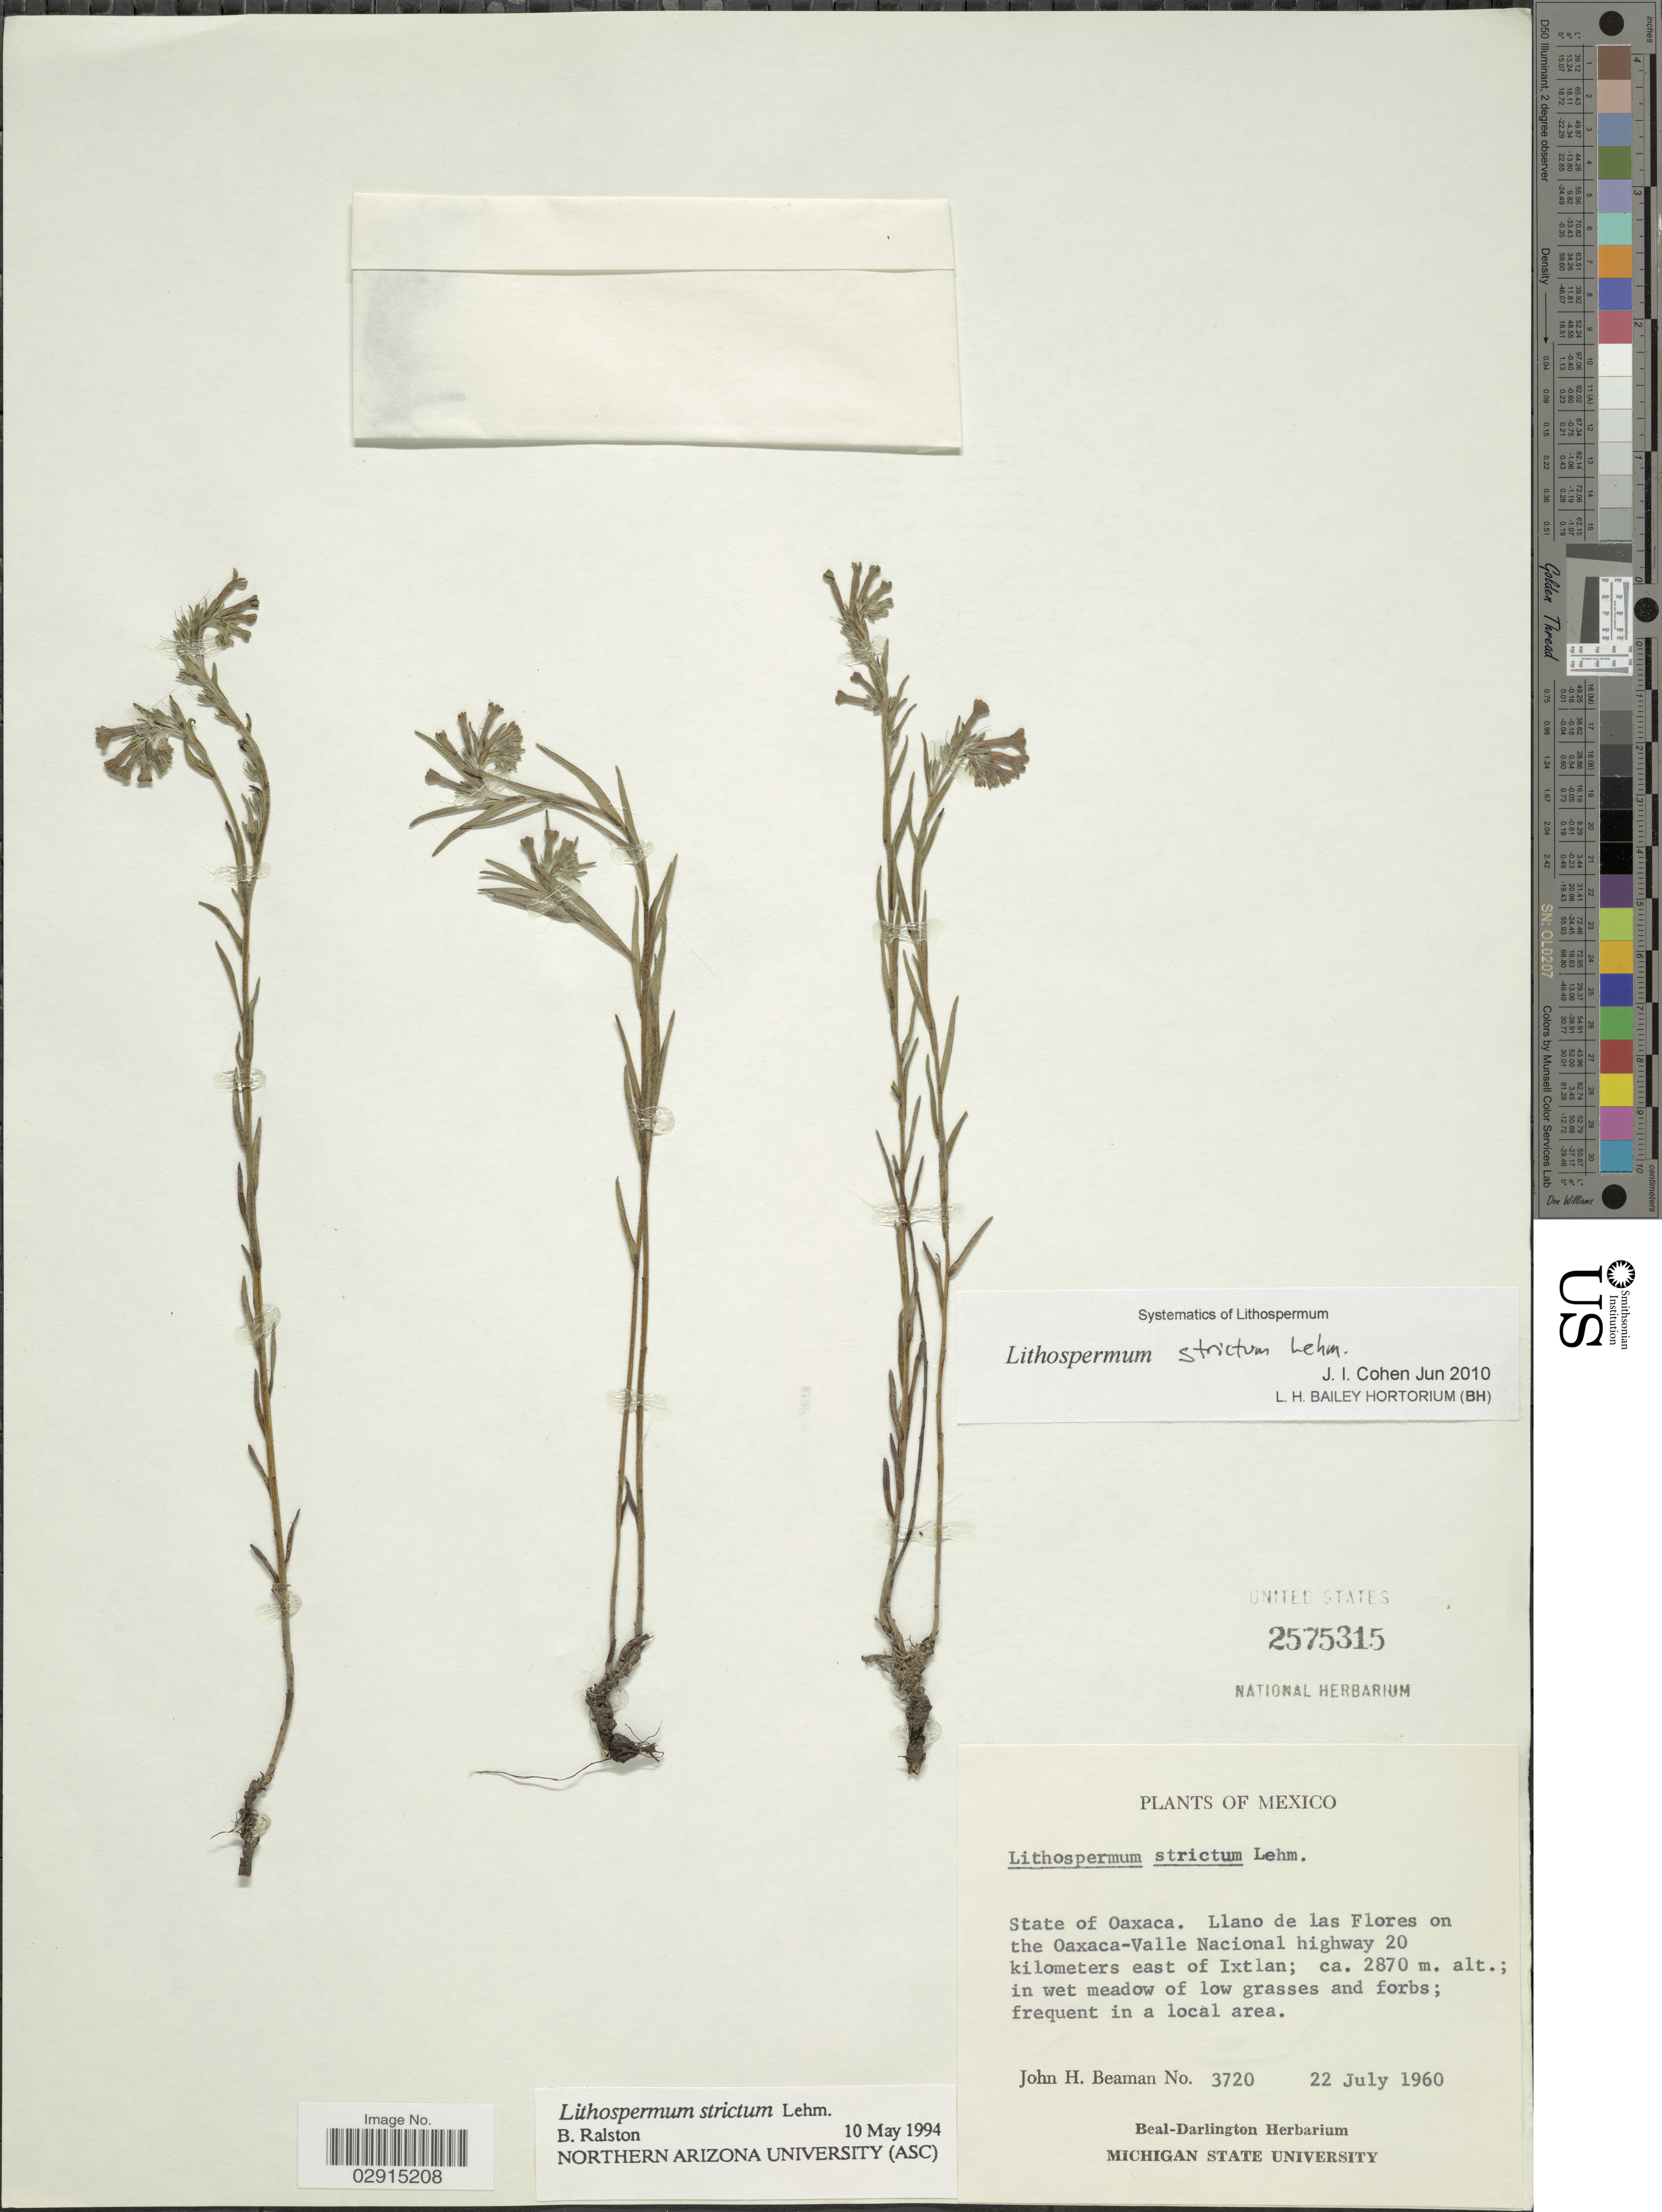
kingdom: Plantae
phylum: Tracheophyta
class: Magnoliopsida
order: Boraginales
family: Boraginaceae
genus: Lithospermum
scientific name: Lithospermum strictum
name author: Lehm.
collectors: J. H. Beaman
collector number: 3720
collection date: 1960-07-22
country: Mexico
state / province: Oaxaca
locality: Llano de las Flores on the Oaxaca-Valle Nacional Highway 20 kilometers east of Ixtlan.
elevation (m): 2870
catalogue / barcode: US 2575315